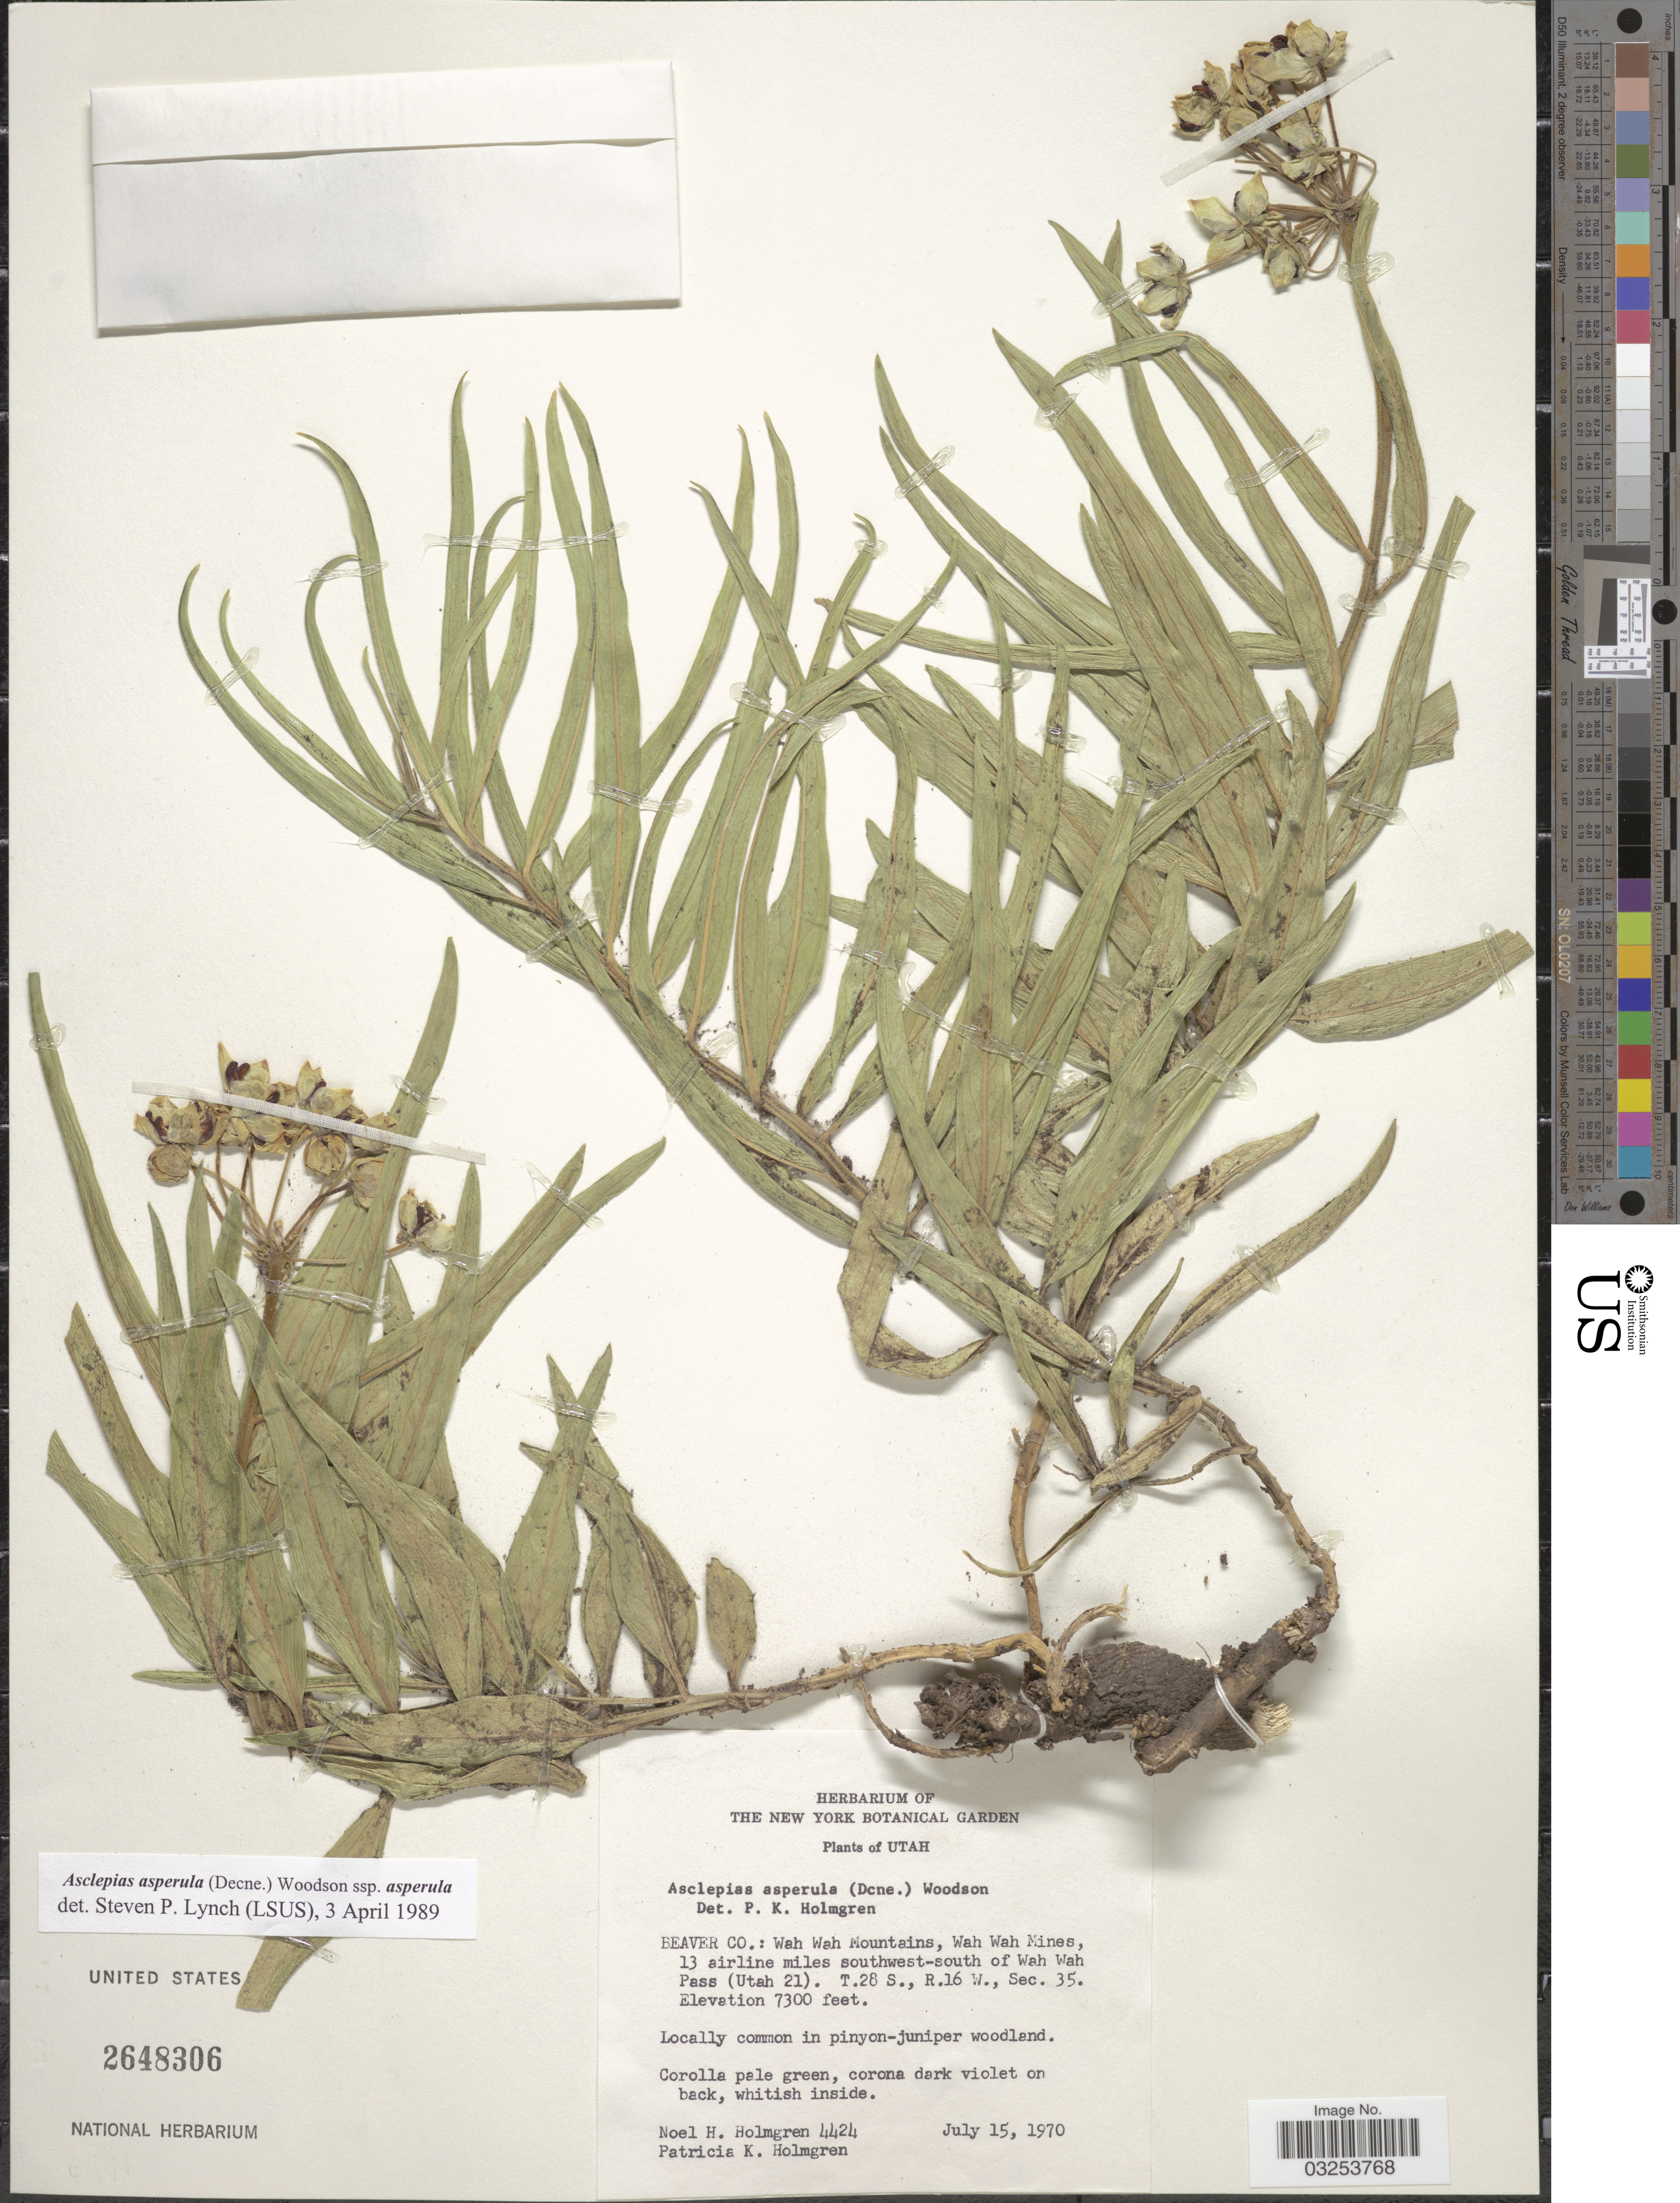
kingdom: Plantae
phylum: Tracheophyta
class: Magnoliopsida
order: Gentianales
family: Apocynaceae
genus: Asclepias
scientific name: Asclepias asperula subsp. asperula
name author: (Decne.) Woodson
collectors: N. H. Holmgren & P. K. Holmgren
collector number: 4424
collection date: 1970-07-15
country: United States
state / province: Utah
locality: Beaver Co.: Wah Wah Mountains, Wah Wah Mines, 13 airline miles southwest-south of Wah Wah Pass (Utah 21). T.28 S., R.16 W., Sec. 35.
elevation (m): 2225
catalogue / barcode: US 2648306